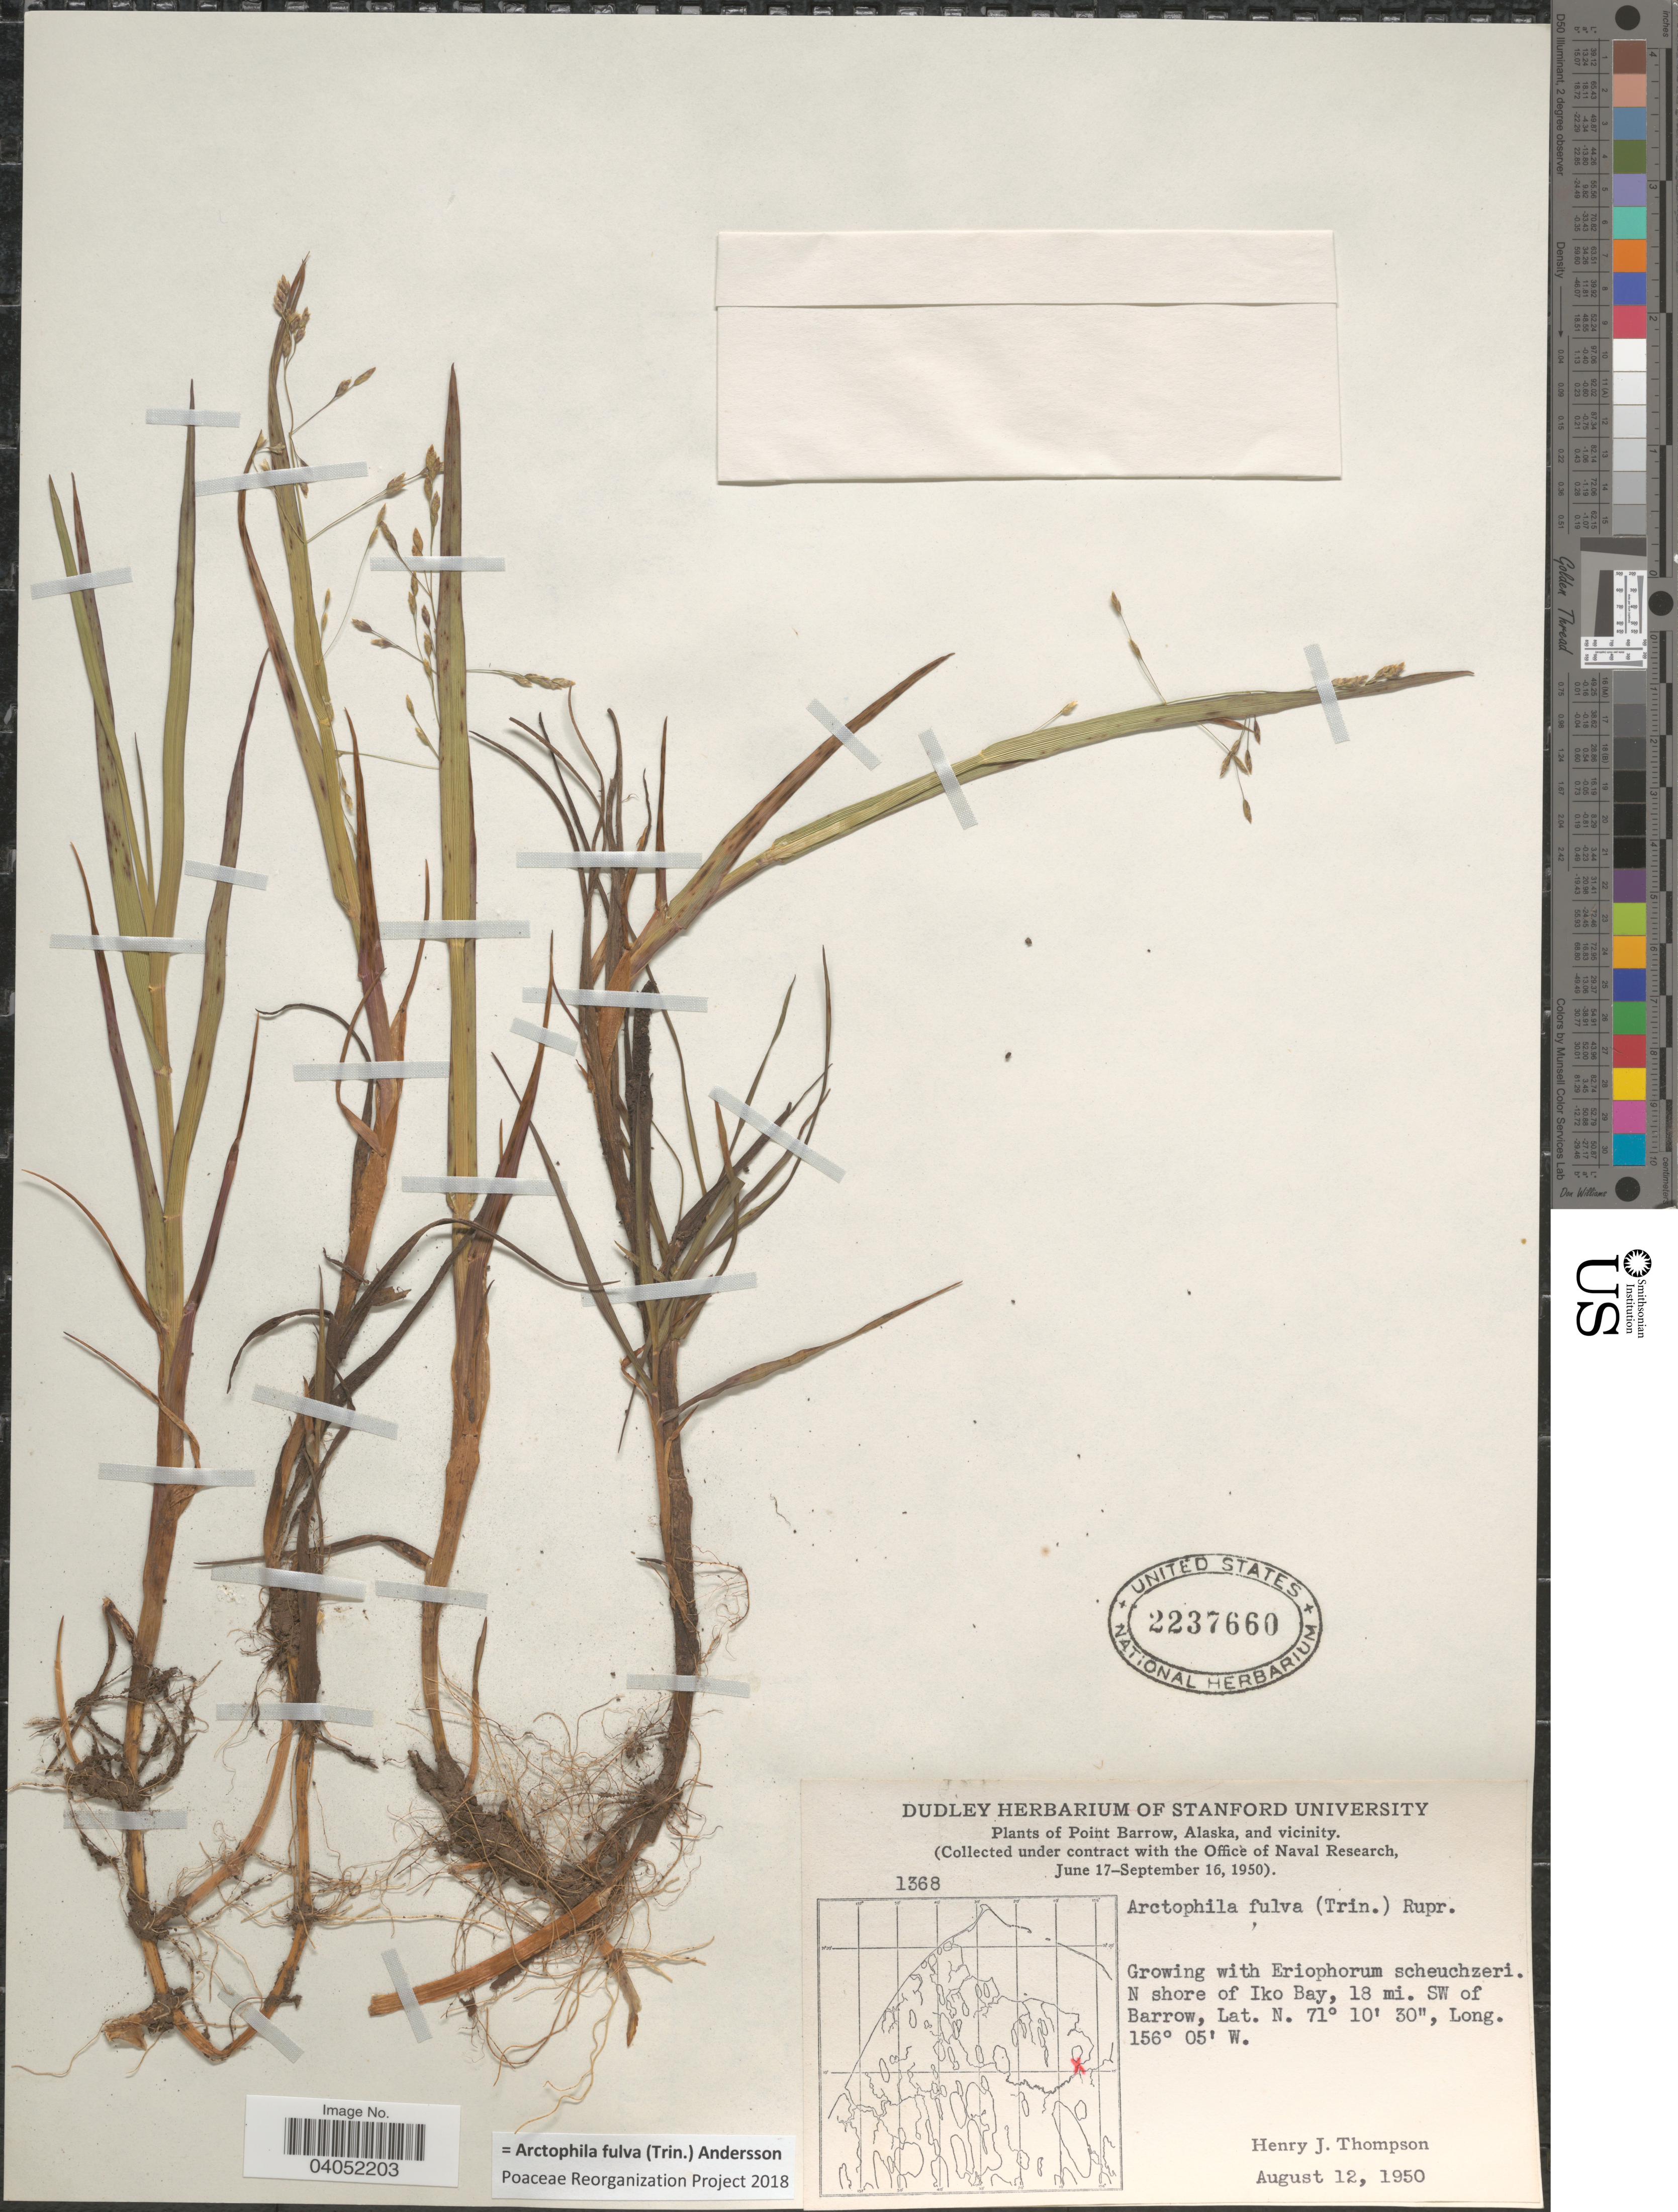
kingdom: Plantae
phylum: Tracheophyta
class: Liliopsida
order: Poales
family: Poaceae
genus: Arctophila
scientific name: Arctophila fulva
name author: (Trin.) Andersson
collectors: H. J. Thompson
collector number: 1368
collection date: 1950-08-12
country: United States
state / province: Alaska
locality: Point Barrow, Alaska, and vicinity. N shore of Iko Bay, 18 mi. SW of Barrow.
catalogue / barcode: US 2237660